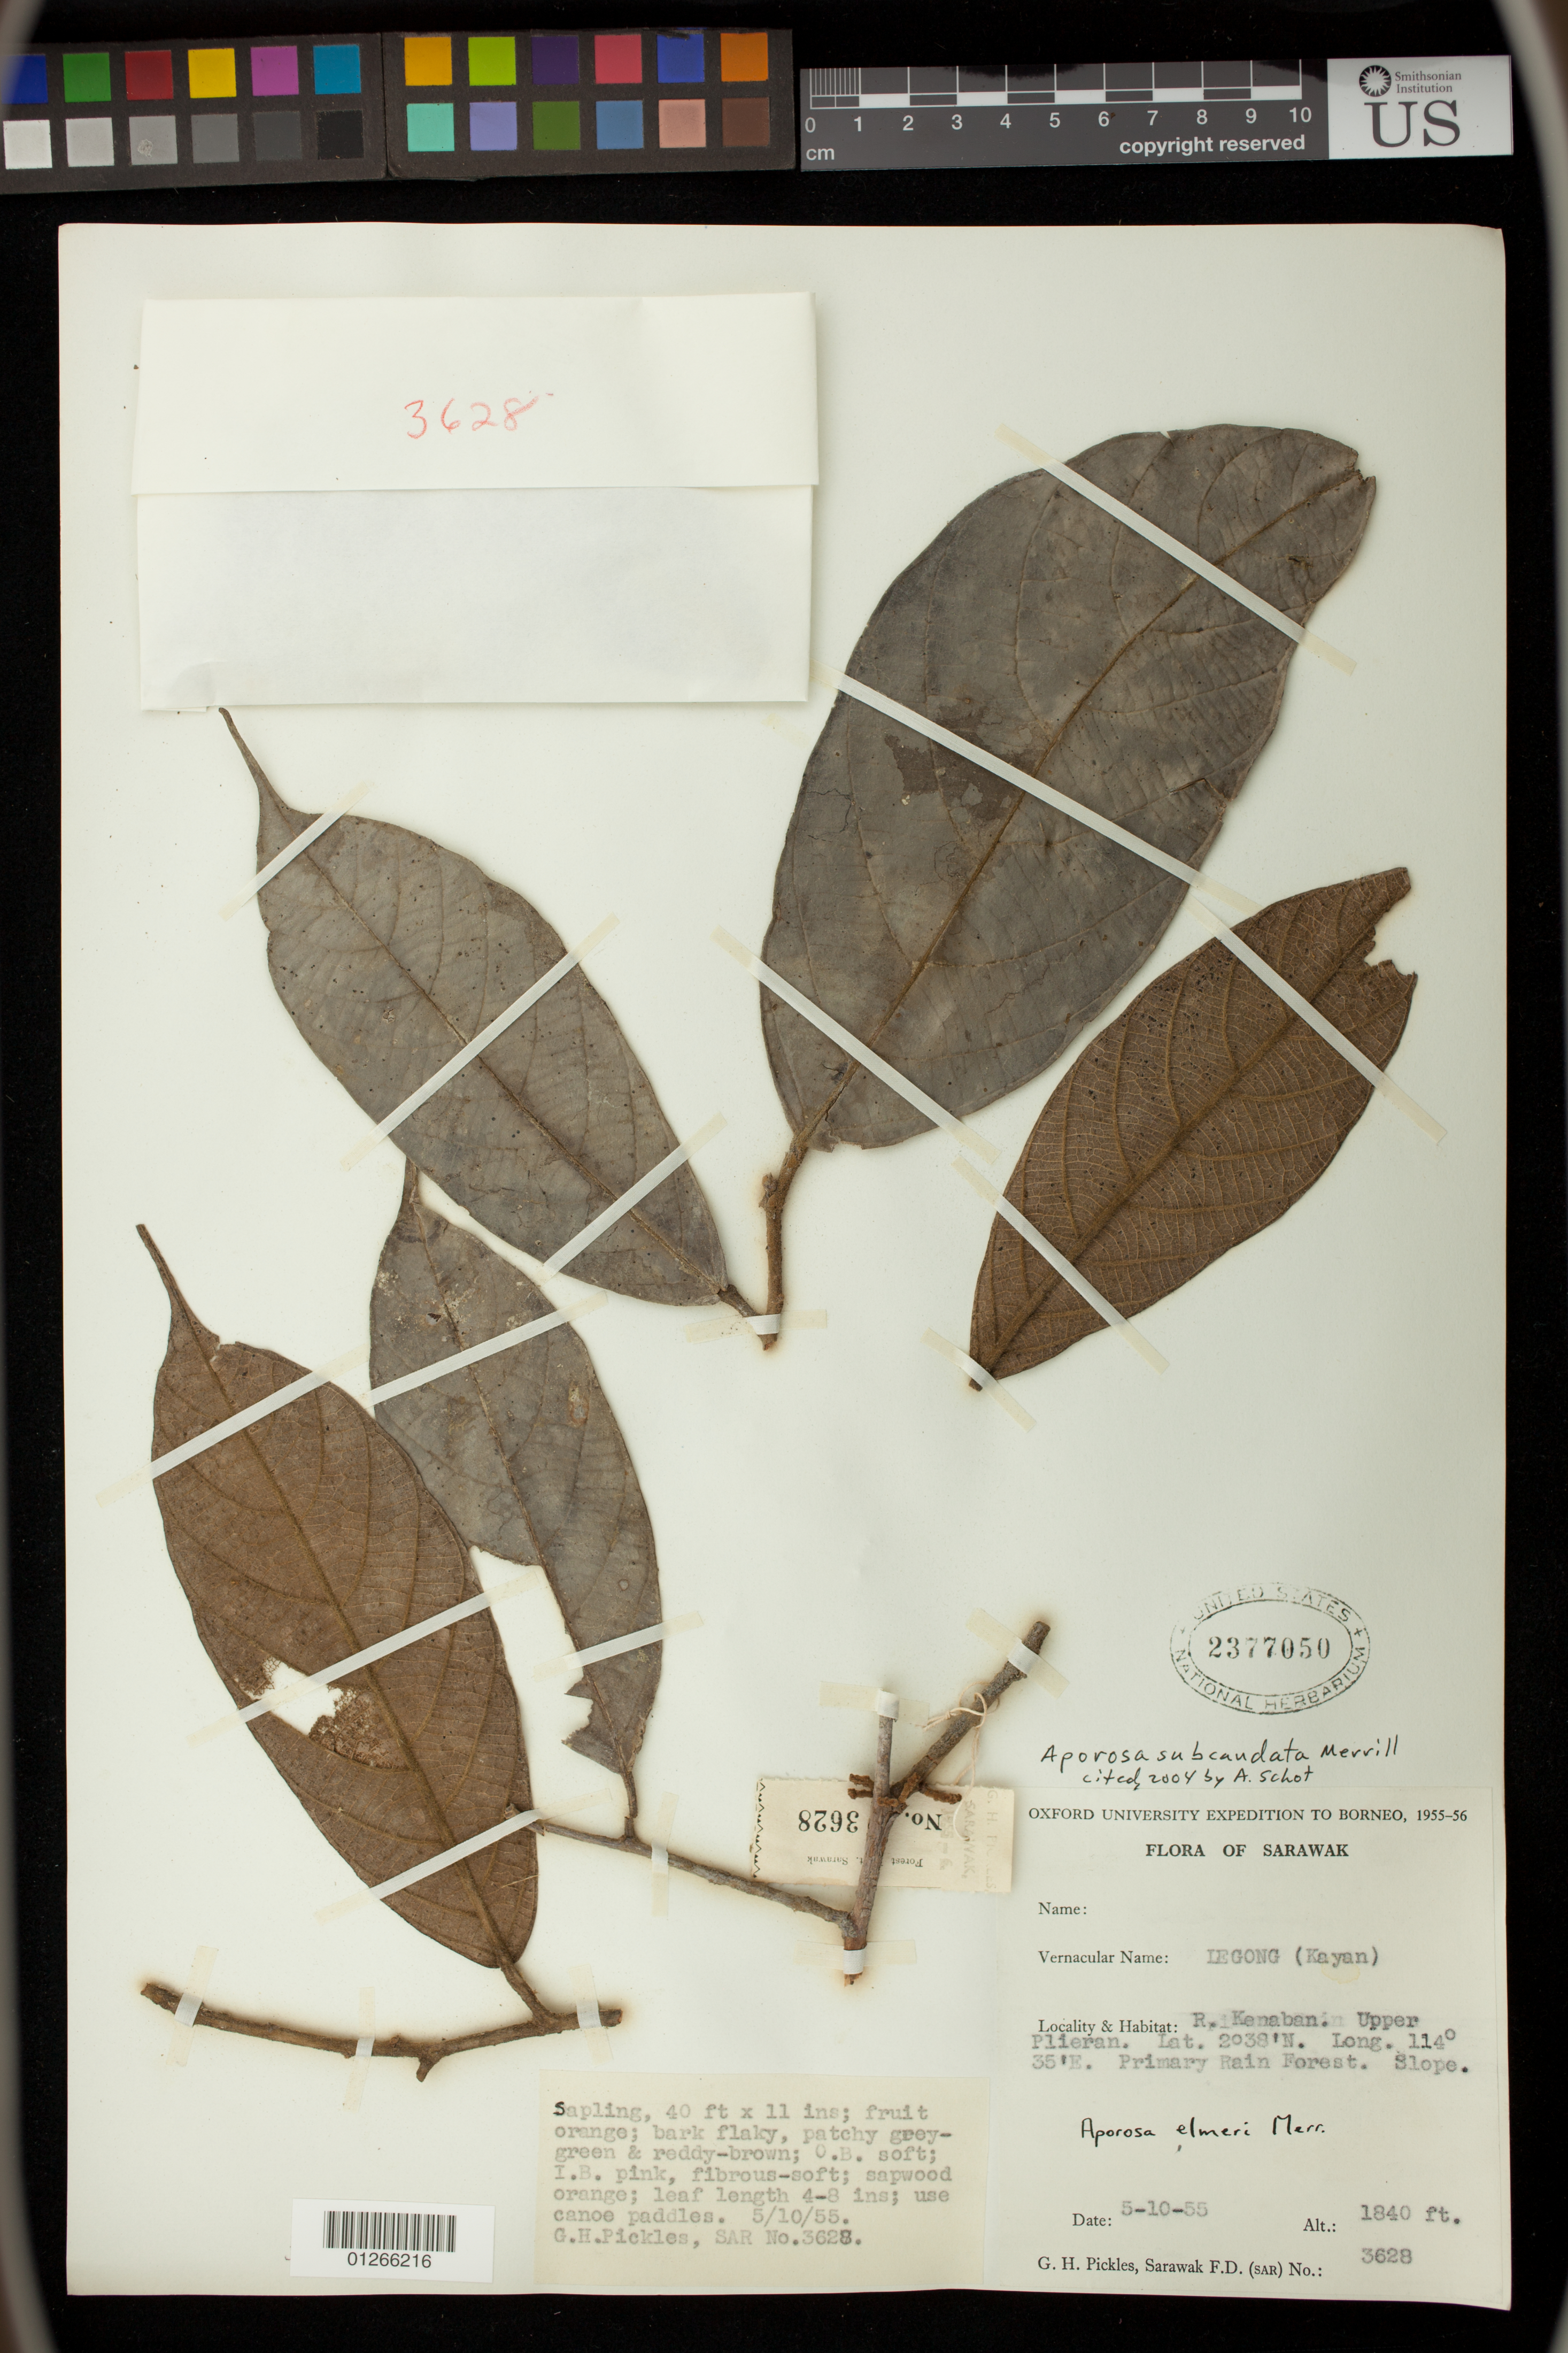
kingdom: Plantae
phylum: Tracheophyta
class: Magnoliopsida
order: Malpighiales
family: Phyllanthaceae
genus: Aporosa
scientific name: Aporosa subcaudata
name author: Merr.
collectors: G. Pickles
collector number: SAR 3628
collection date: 1955-10-05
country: Malaysia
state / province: Sarawak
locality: R. Kenaban. Upper Plieran.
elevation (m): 561